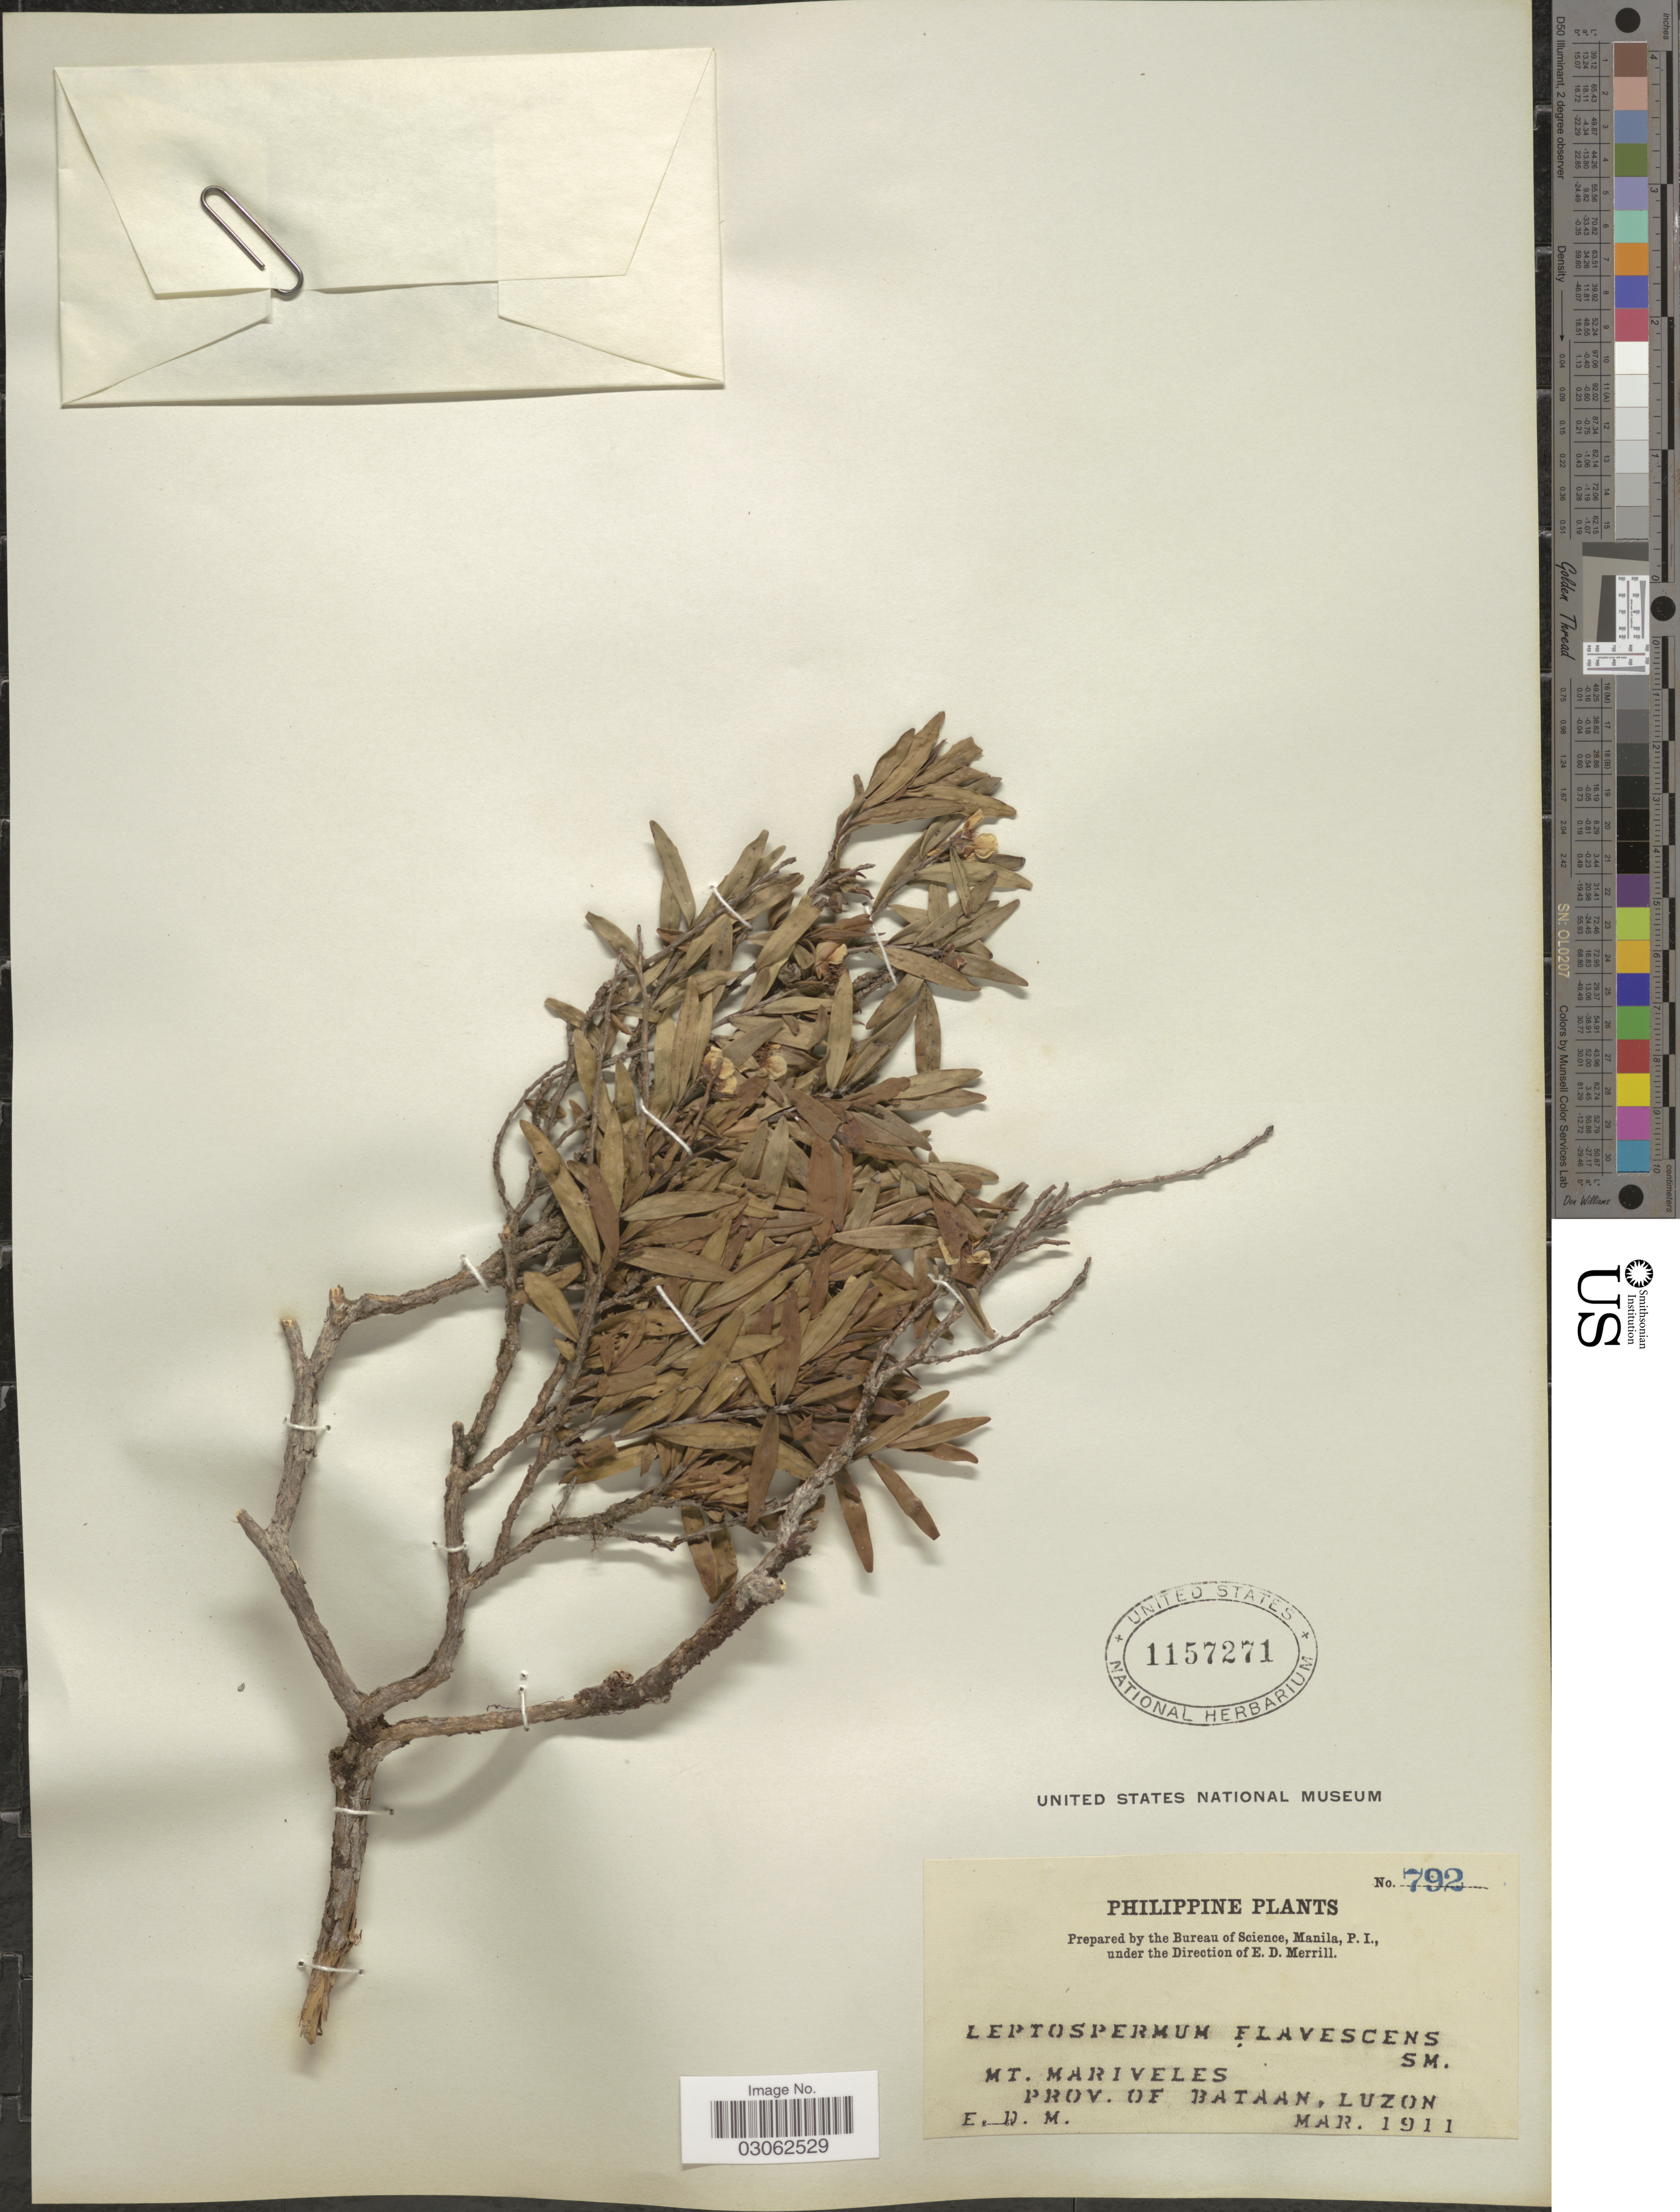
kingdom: Plantae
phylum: Tracheophyta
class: Magnoliopsida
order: Myrtales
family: Myrtaceae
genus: Leptospermum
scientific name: Leptospermum javanicum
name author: Blume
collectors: E. D. Merrill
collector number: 792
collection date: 1911-03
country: Philippines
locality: Mt. Mariveles. Prov. of Bataan, Luzon.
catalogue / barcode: US 1157271